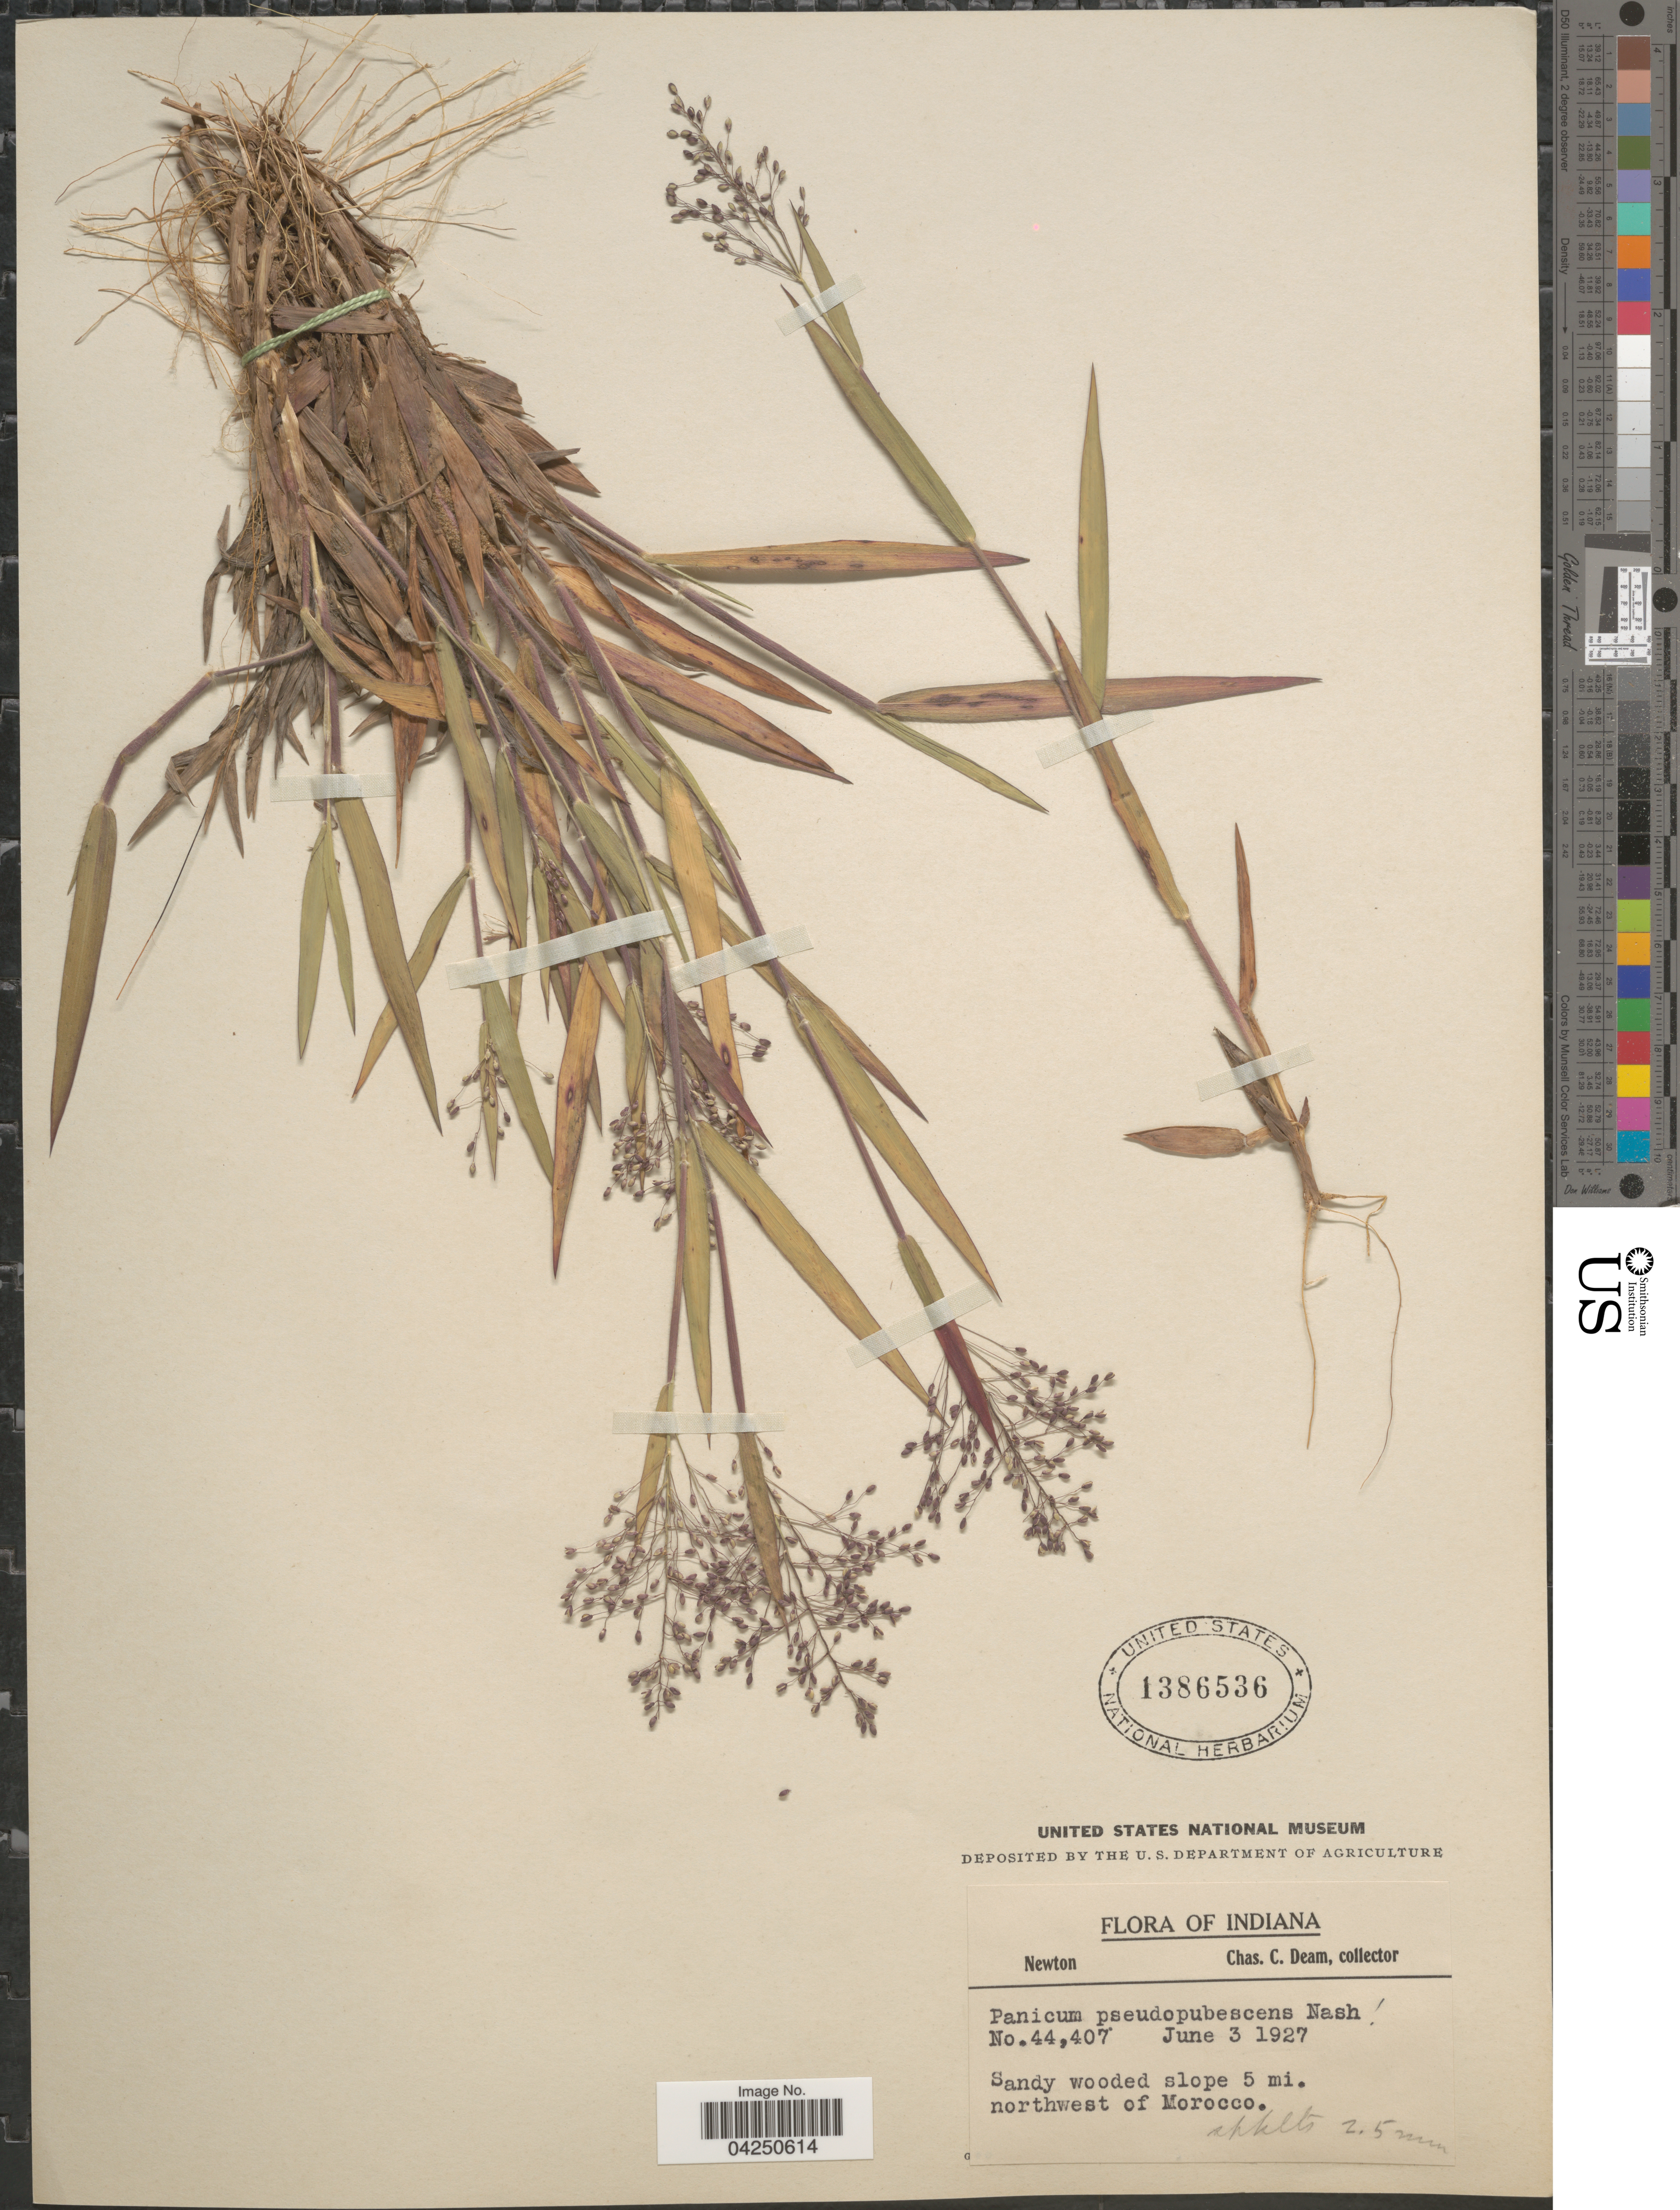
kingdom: Plantae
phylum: Tracheophyta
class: Liliopsida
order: Poales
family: Poaceae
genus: Dichanthelium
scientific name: Dichanthelium acuminatum var. acuminatum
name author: (Sw.) Gould & C.A. Clark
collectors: C. C. Deam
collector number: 44407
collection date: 1927-06-03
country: United States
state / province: Indiana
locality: Newton. Sandy wooded slope 5 mi. northwest of Morocco.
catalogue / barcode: US 1386536